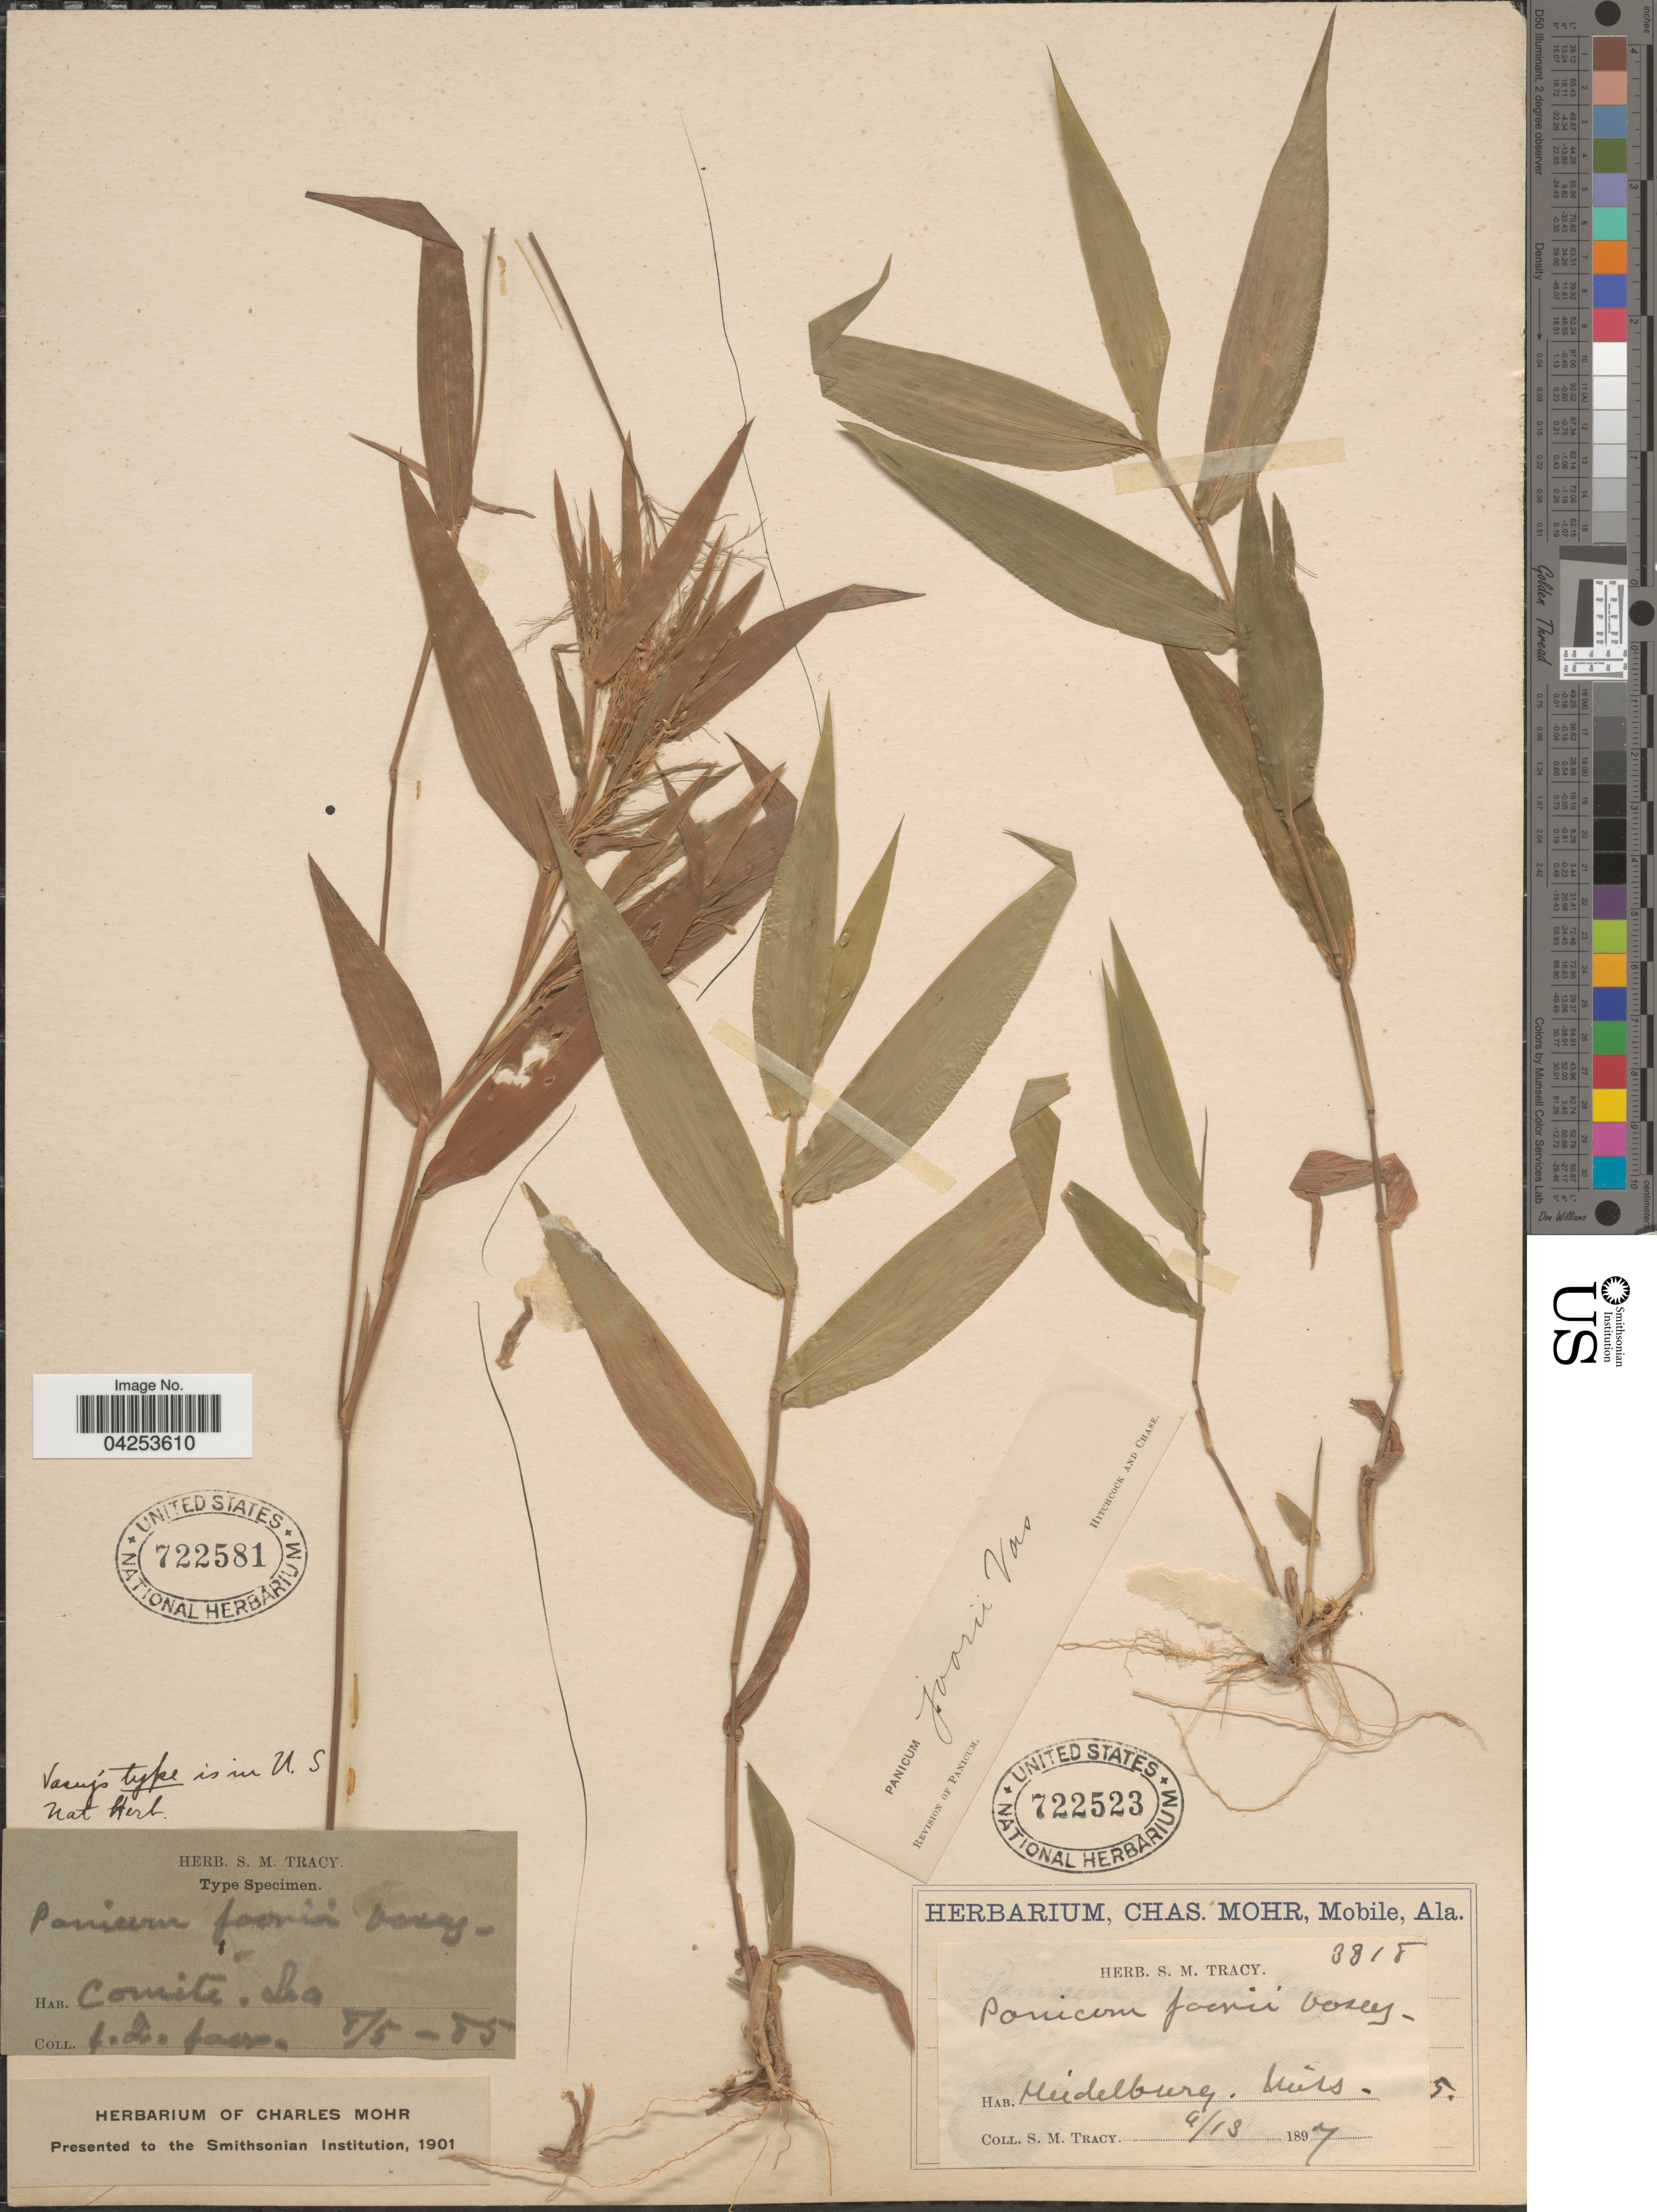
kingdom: Plantae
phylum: Tracheophyta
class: Liliopsida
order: Poales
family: Poaceae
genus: Dichanthelium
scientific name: Dichanthelium commutatum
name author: (Schult.) Gould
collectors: F. Fasse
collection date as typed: Transcribed d/m/y: 5/8/85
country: United States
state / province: Louisiana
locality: Comite.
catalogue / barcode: US 722581